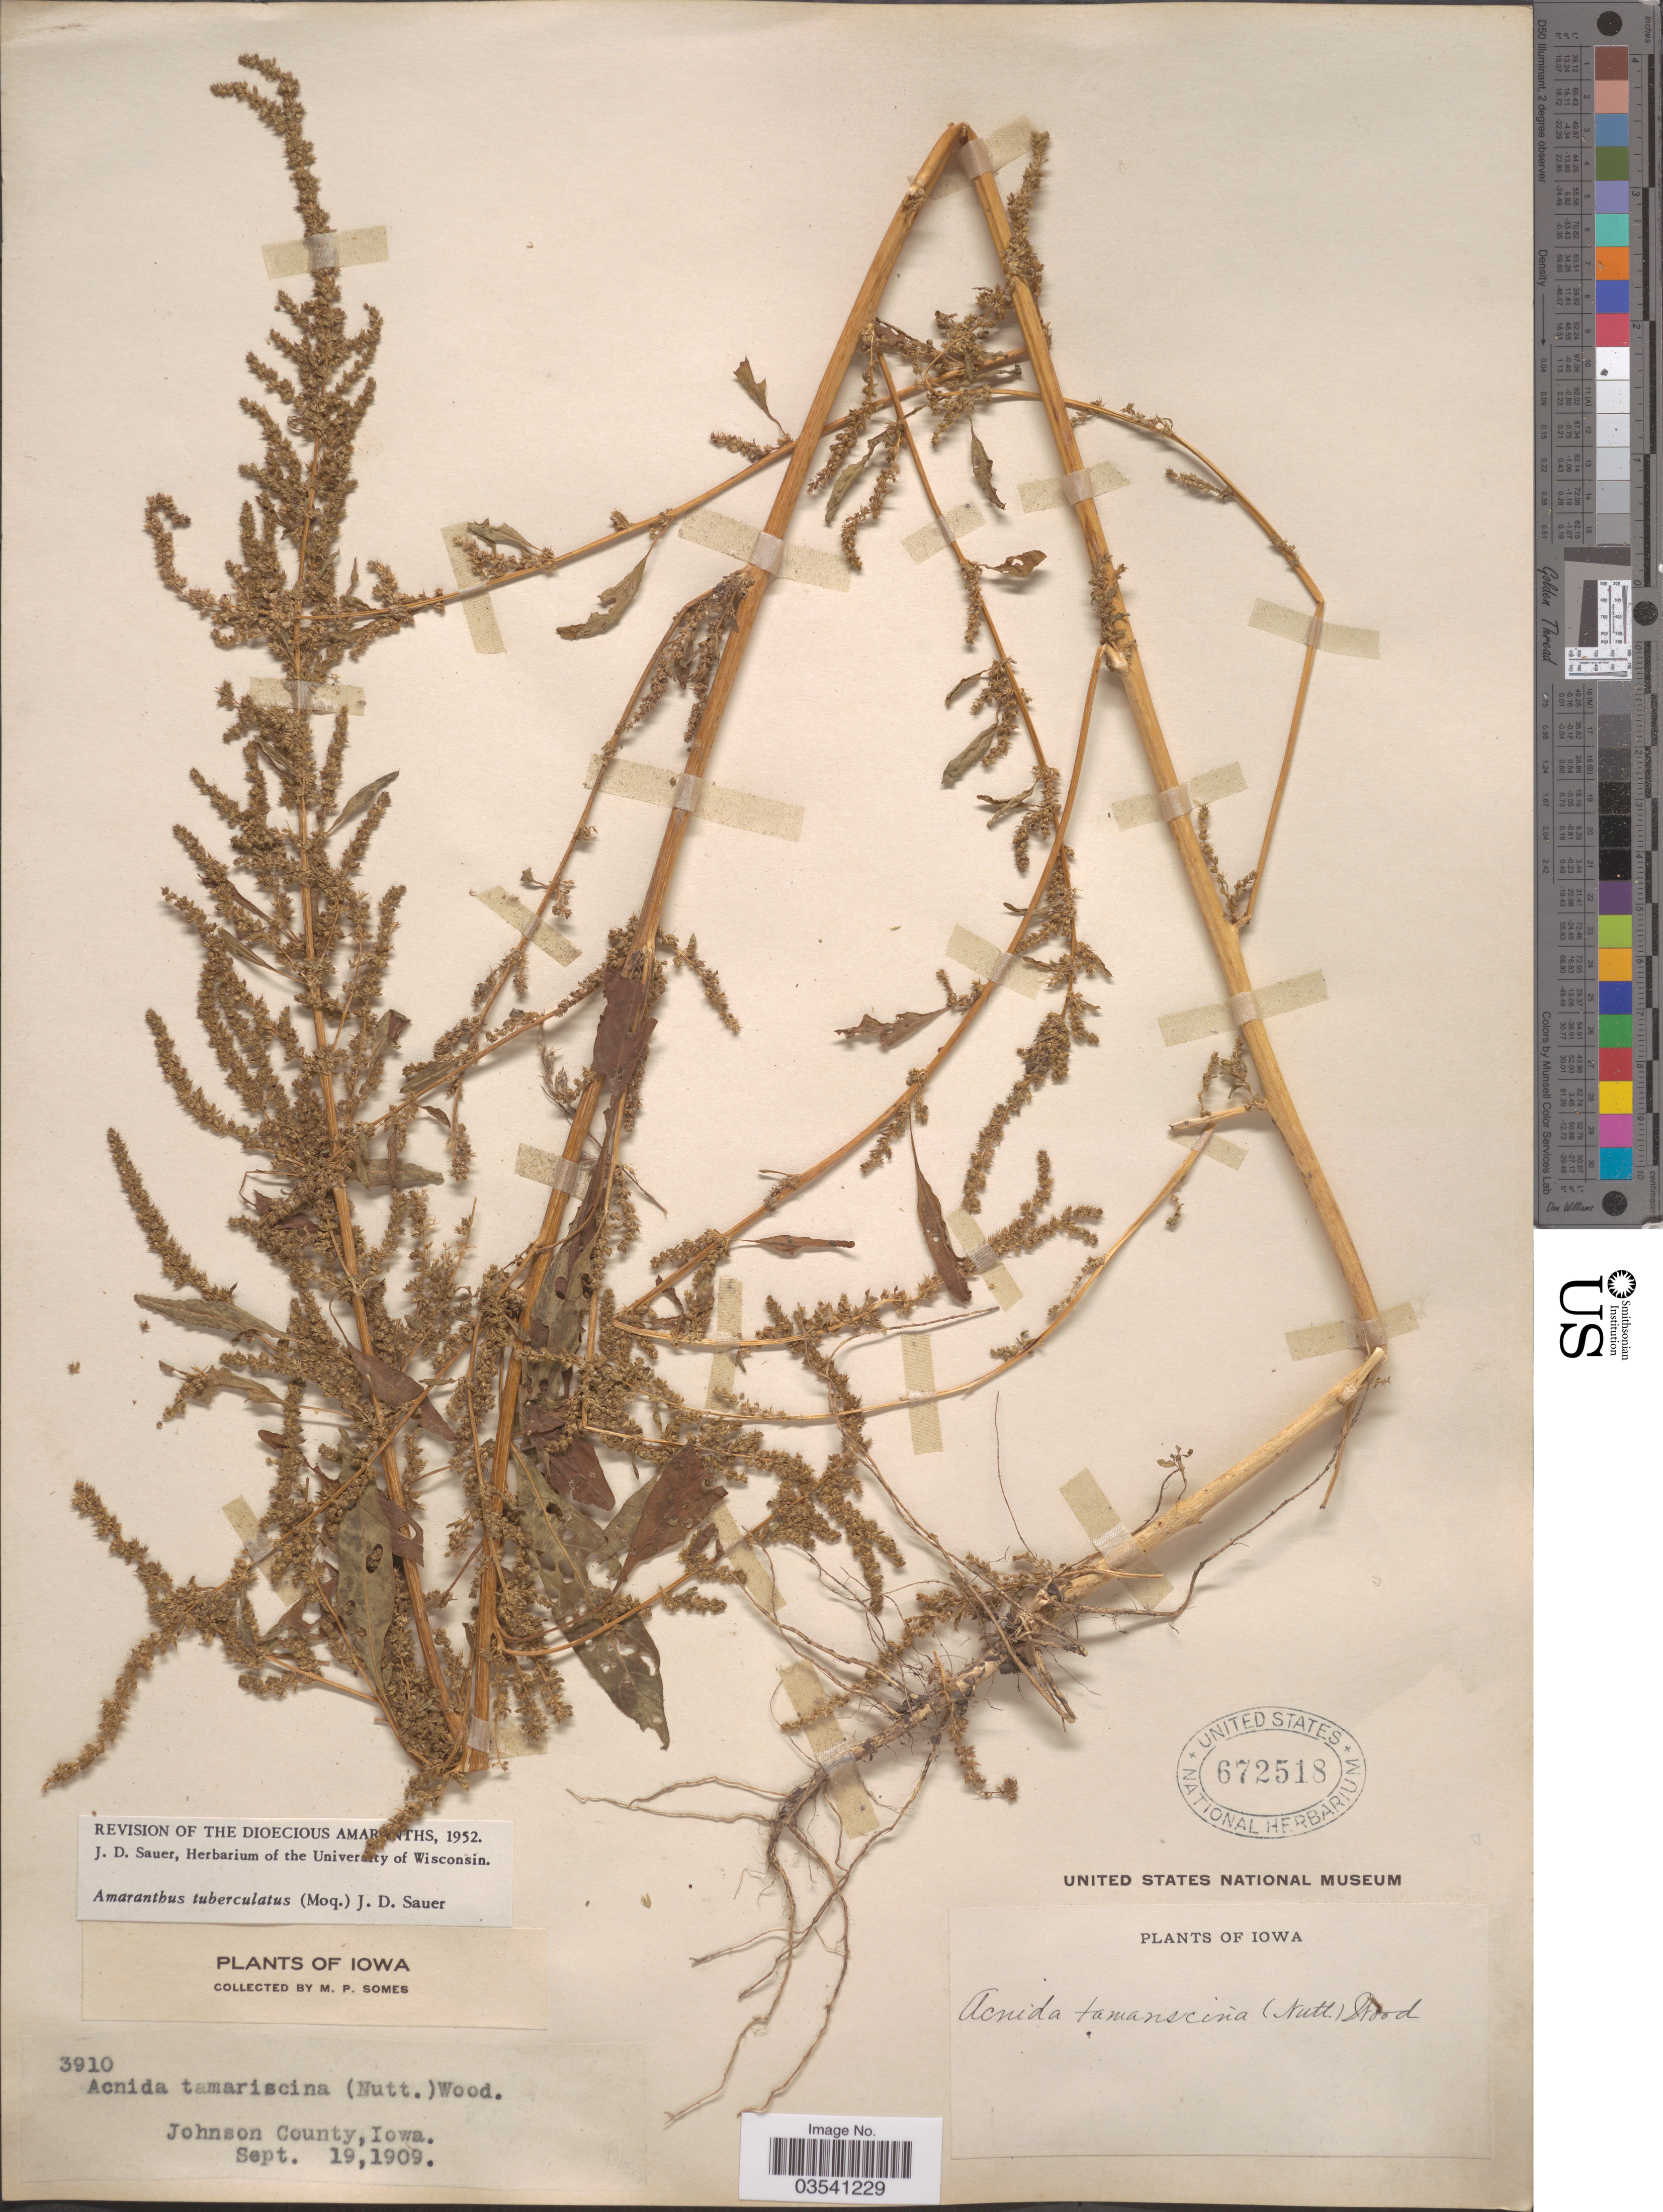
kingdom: Plantae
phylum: Tracheophyta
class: Magnoliopsida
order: Caryophyllales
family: Amaranthaceae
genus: Amaranthus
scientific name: Amaranthus tuberculatus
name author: (Moq.) J.D. Sauer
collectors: M. Somes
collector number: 3910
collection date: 1909-09-19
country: United States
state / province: Iowa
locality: Johnson County.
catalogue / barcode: US 672518